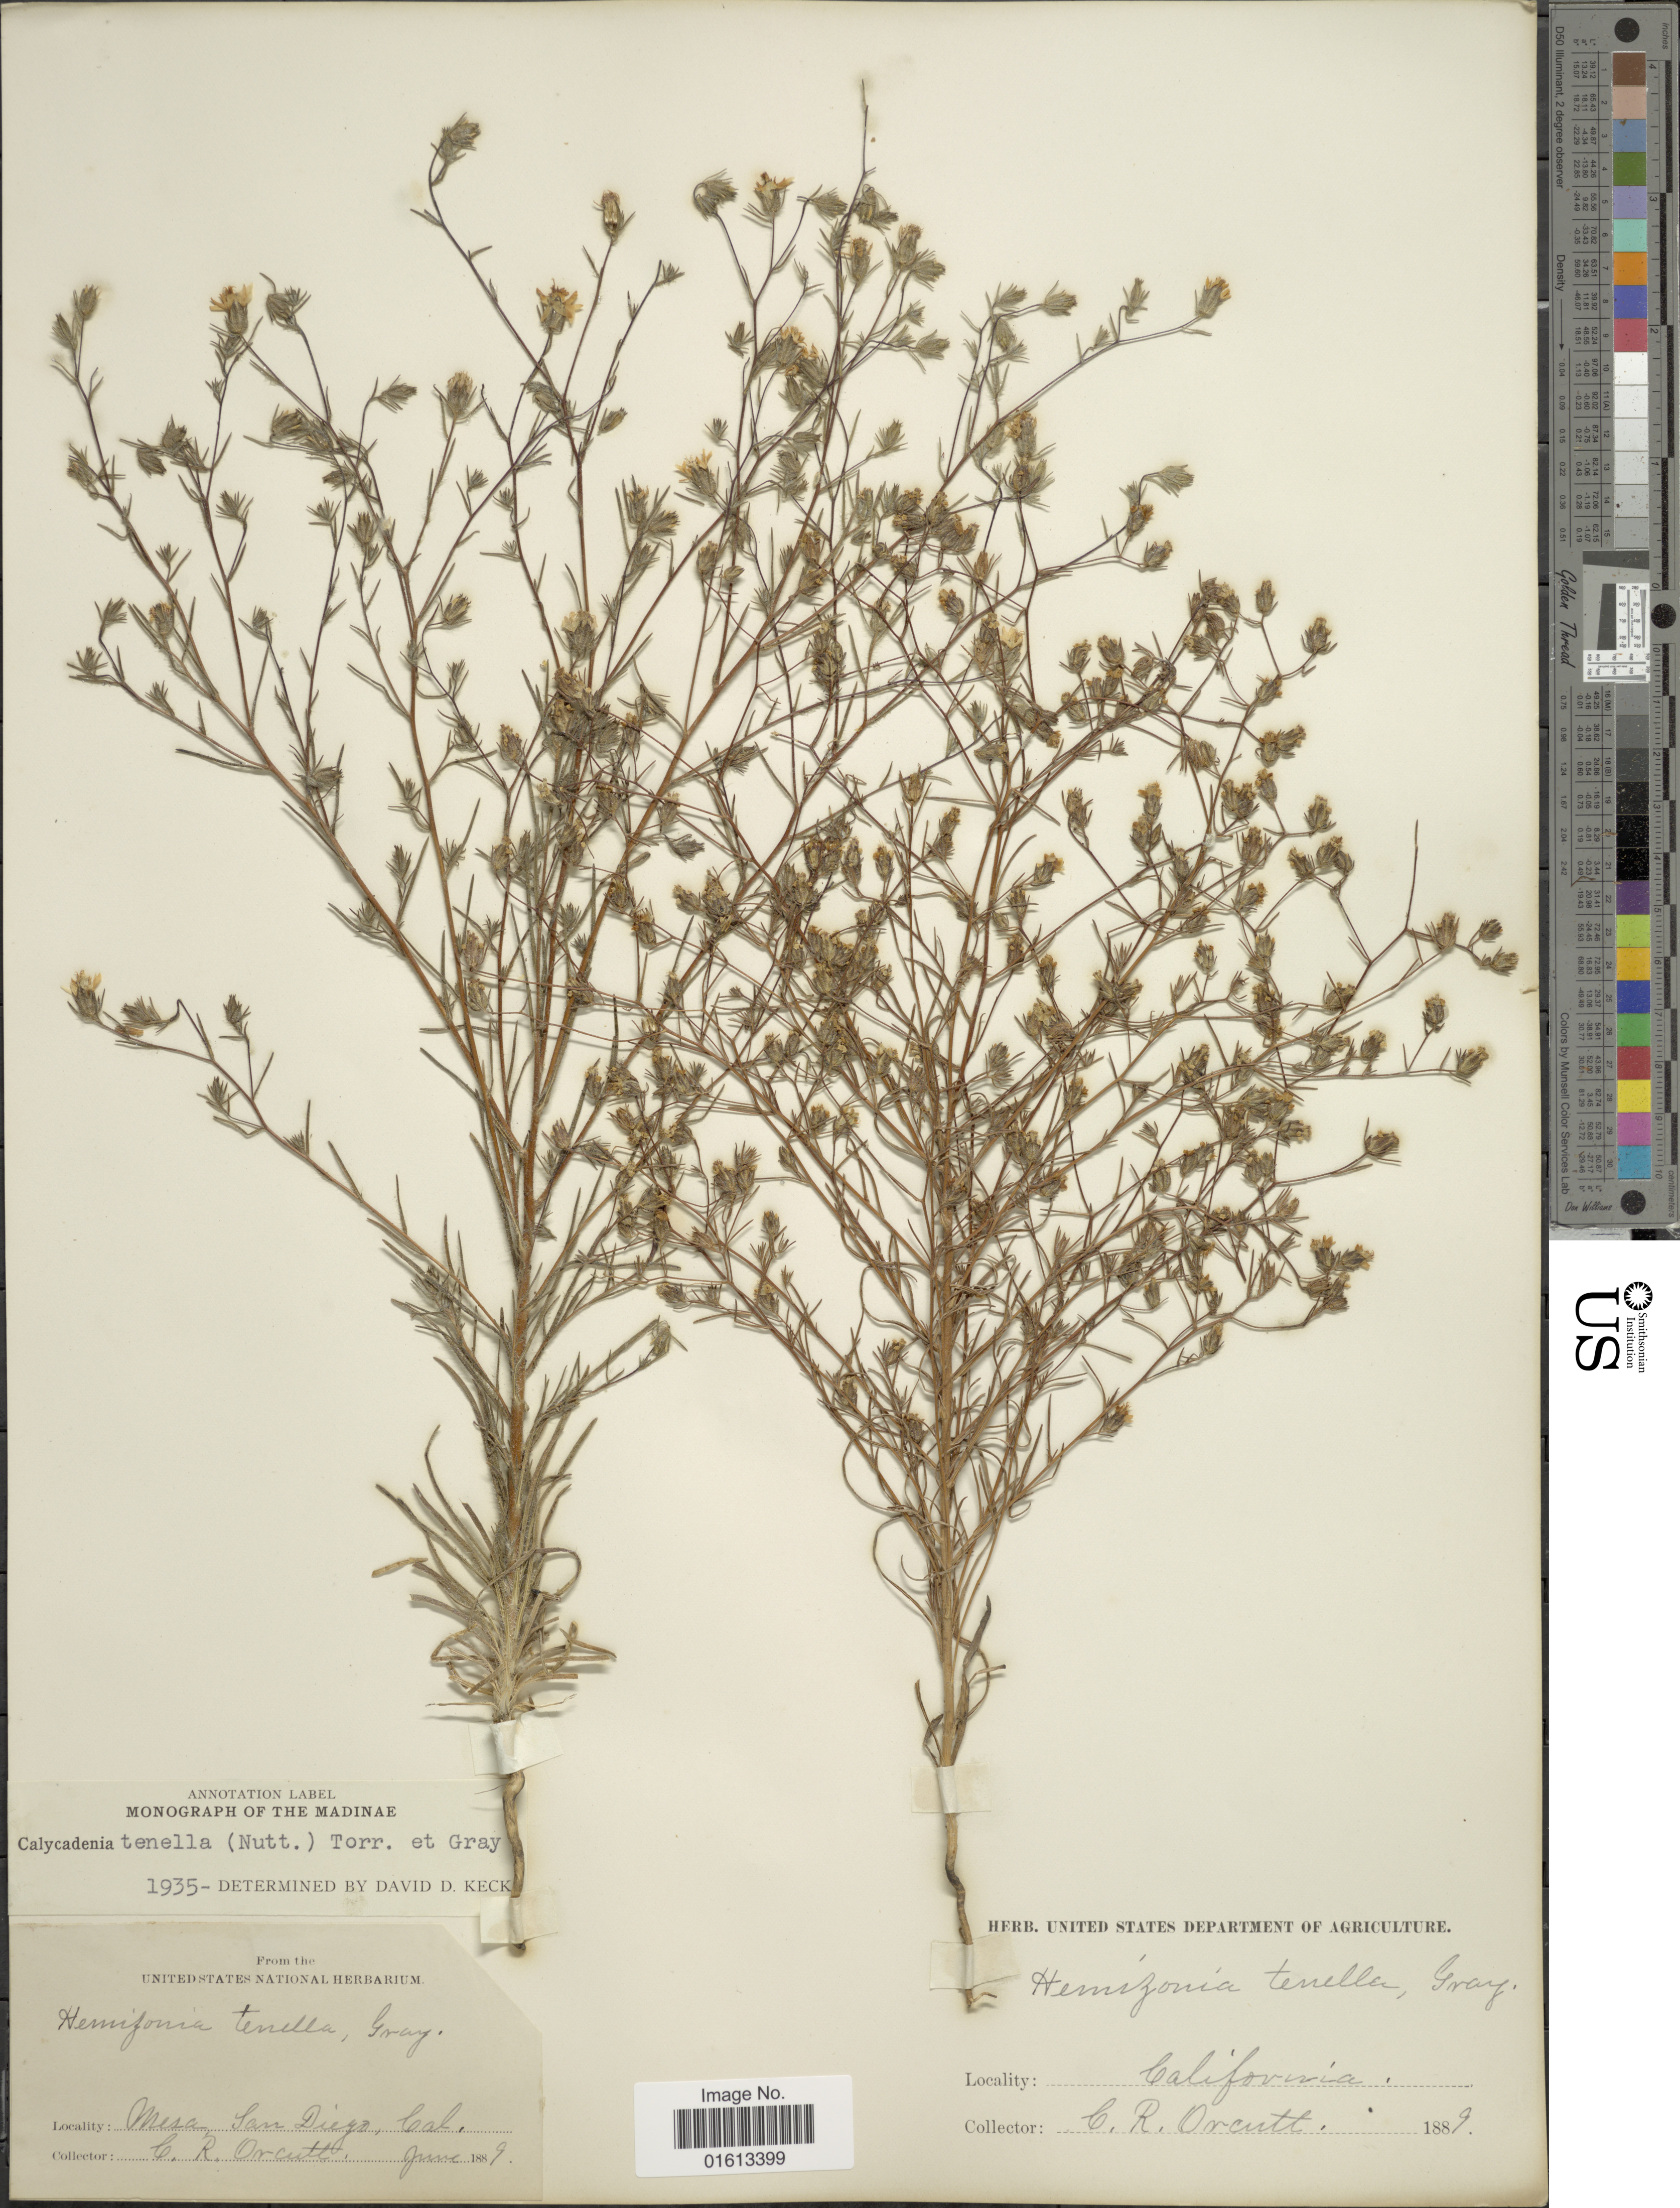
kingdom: Plantae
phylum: Tracheophyta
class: Magnoliopsida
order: Asterales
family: Asteraceae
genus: Calycadenia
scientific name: Calycadenia tenella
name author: (Nutt.) Torr. & A. Gray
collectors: C. R. Orcutt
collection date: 1889-06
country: United States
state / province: California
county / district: San Diego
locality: Mesa, San Diego, Cal.